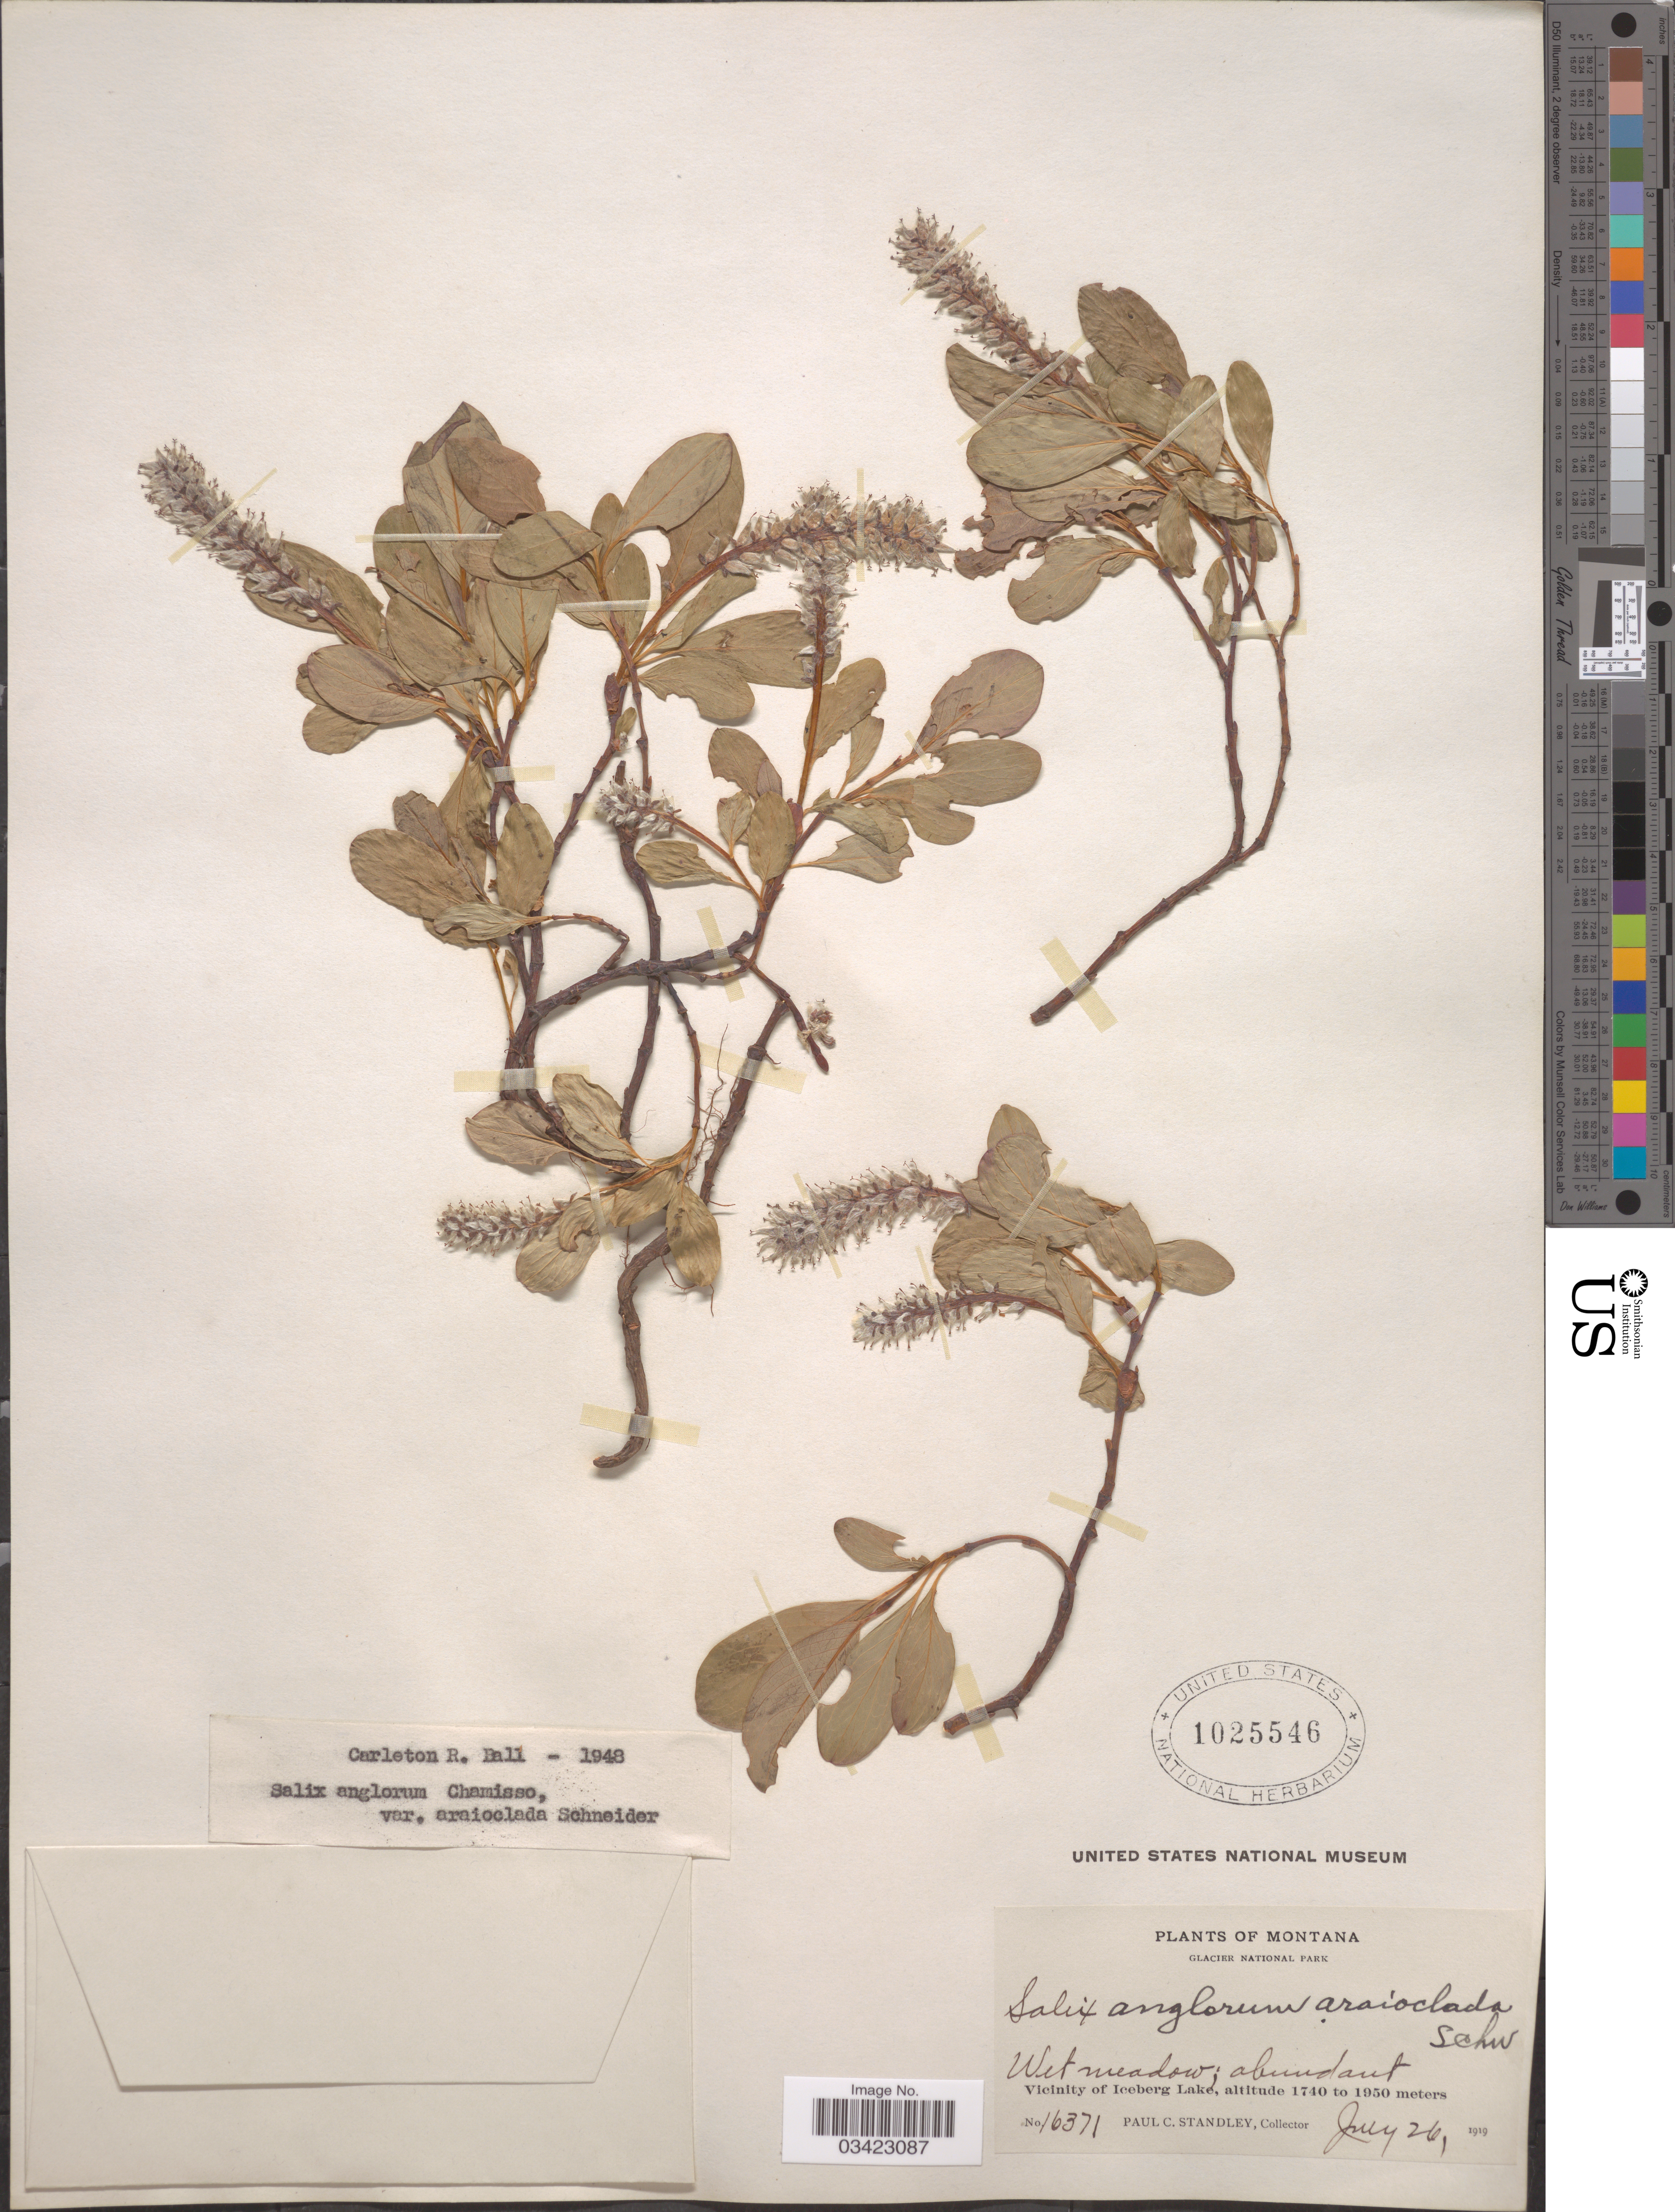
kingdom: Plantae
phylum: Tracheophyta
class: Magnoliopsida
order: Malpighiales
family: Salicaceae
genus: Salix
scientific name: Salix anglorum var. araioclada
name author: C.K. Schneid.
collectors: P. C. Standley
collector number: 16371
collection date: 1919-07-26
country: United States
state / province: Montana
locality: Glacier National Park. Vicinity of Iceberg Lake.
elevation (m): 1740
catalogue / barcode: US 1025546